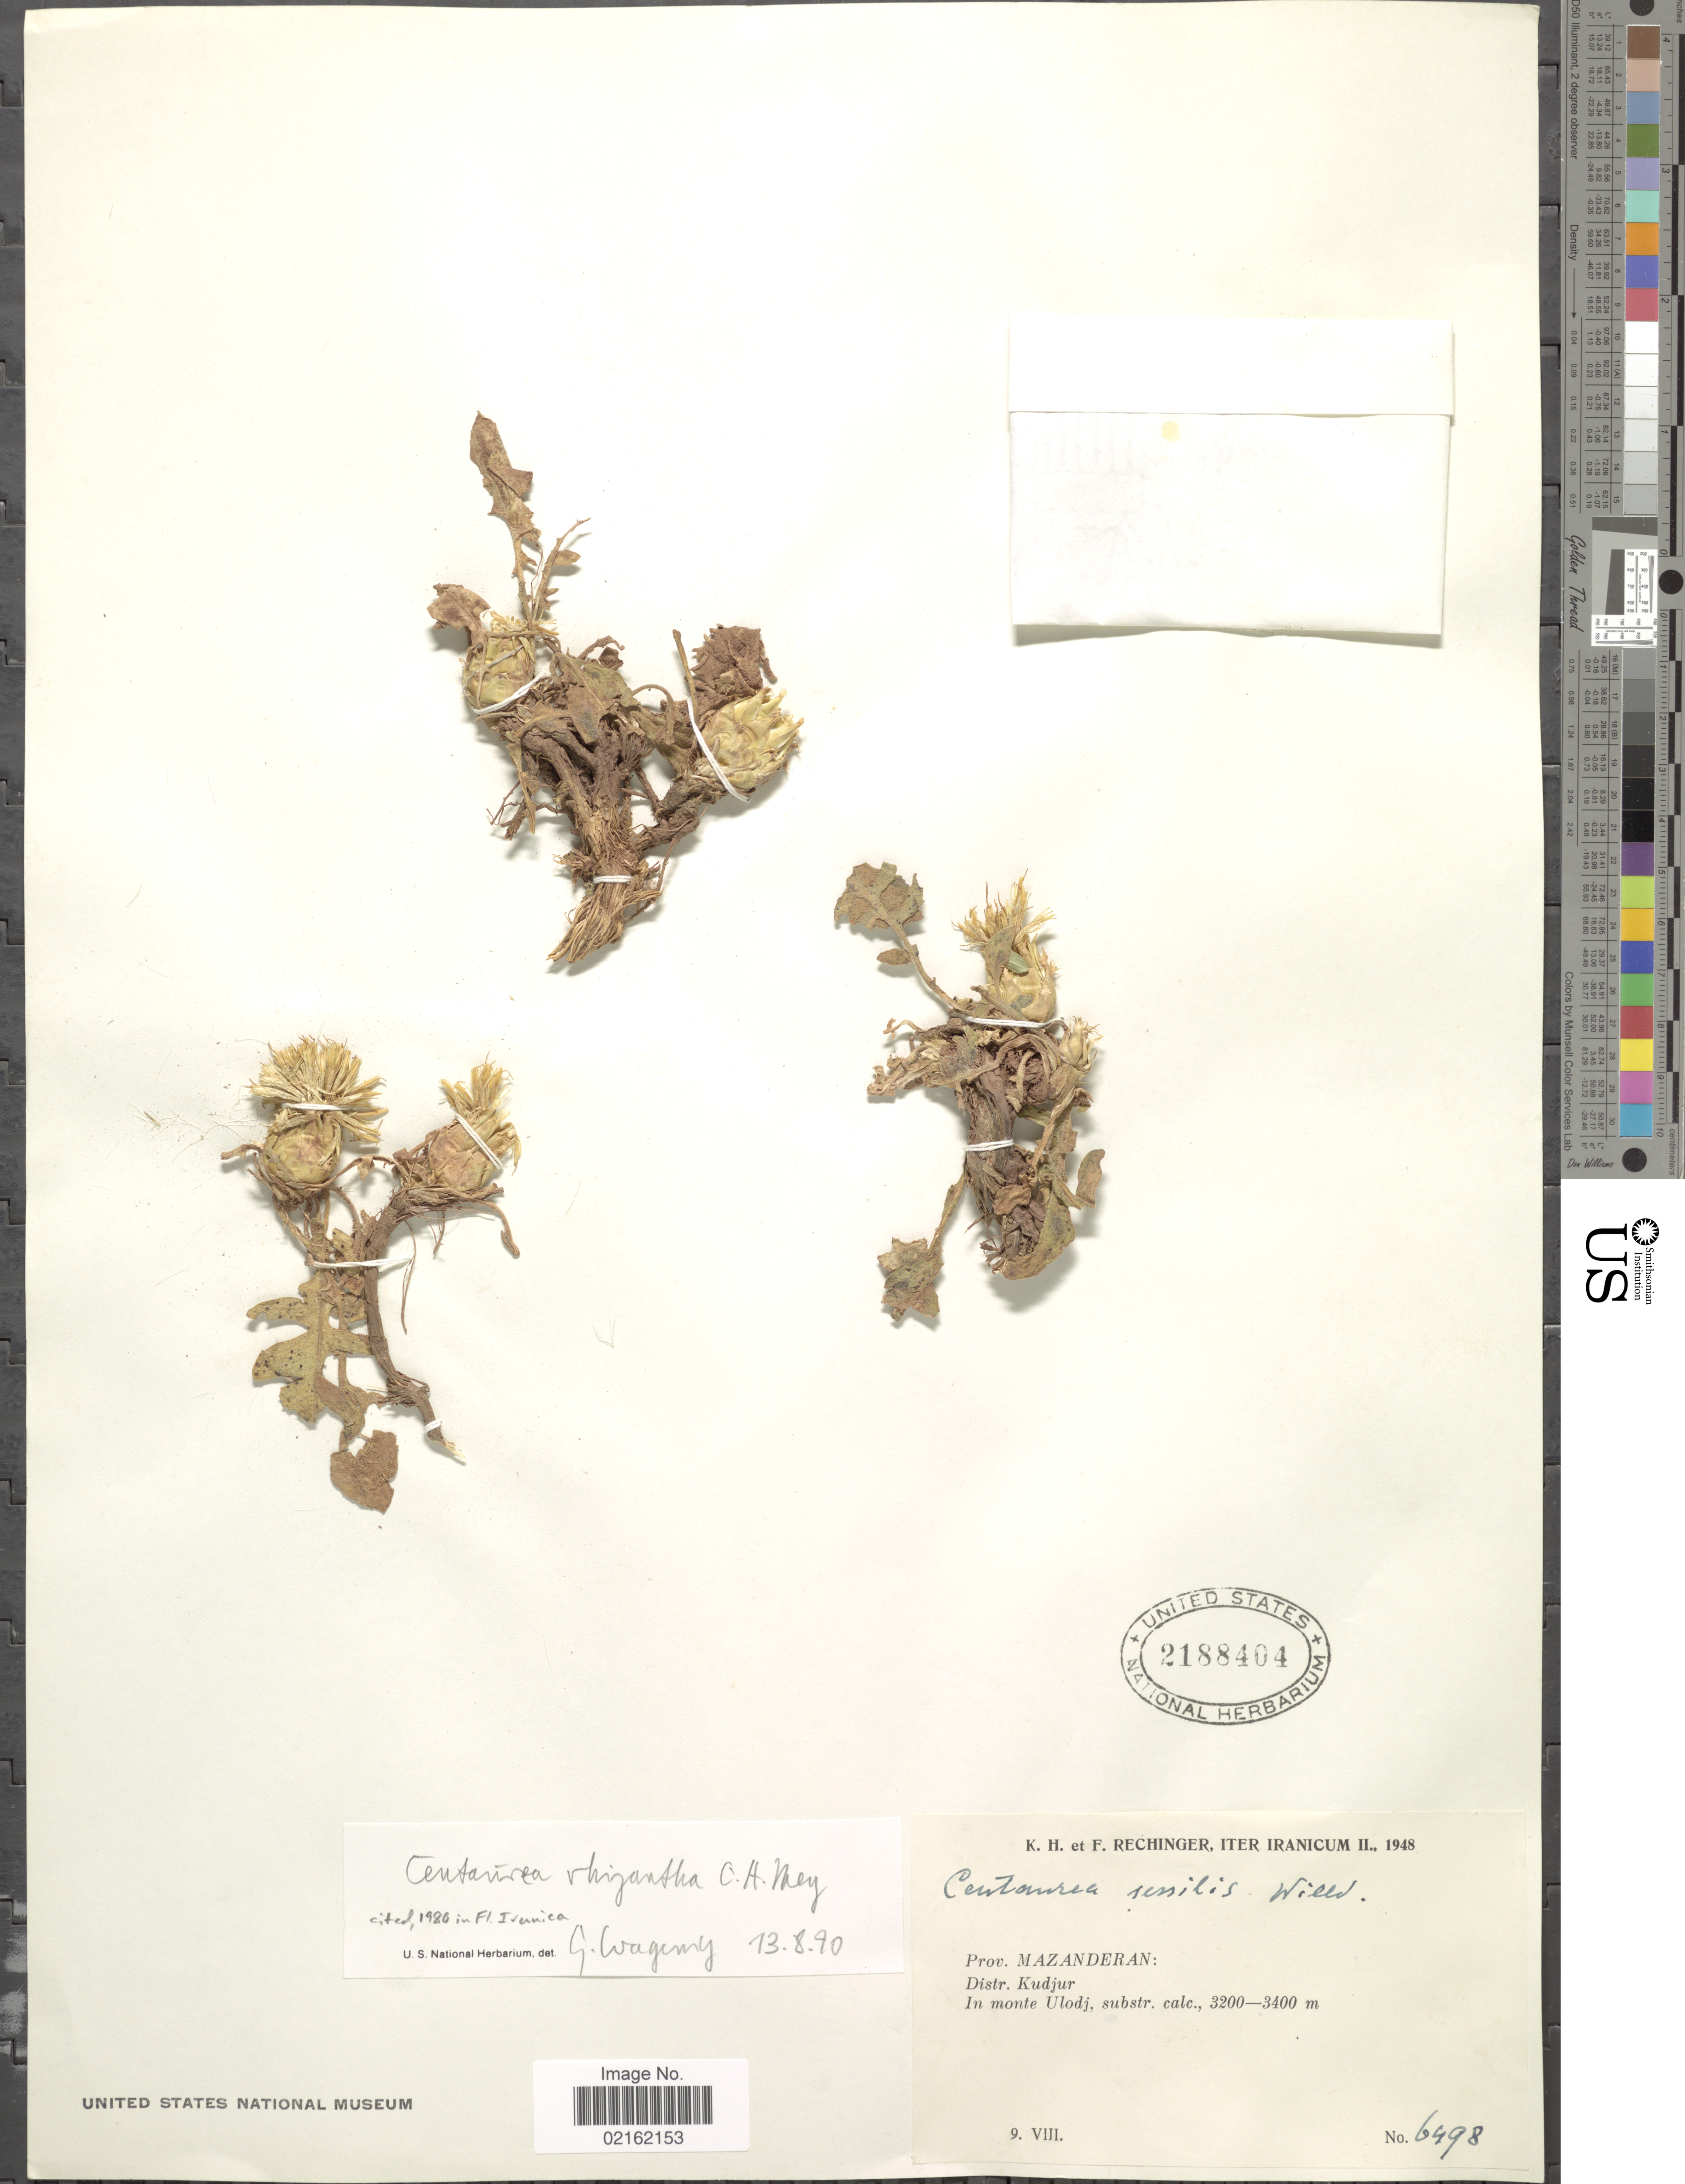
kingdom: Plantae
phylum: Tracheophyta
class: Magnoliopsida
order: Asterales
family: Asteraceae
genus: Centaurea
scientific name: Centaurea rhizantha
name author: C.A. Mey.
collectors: K. H. Rechinger & F. Rechinger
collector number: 6498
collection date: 1948-08-09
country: Iran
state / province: Mazandaran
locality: Distr. Kudjur, In Monte Ulodj, substr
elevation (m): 3200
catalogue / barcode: US 2188404